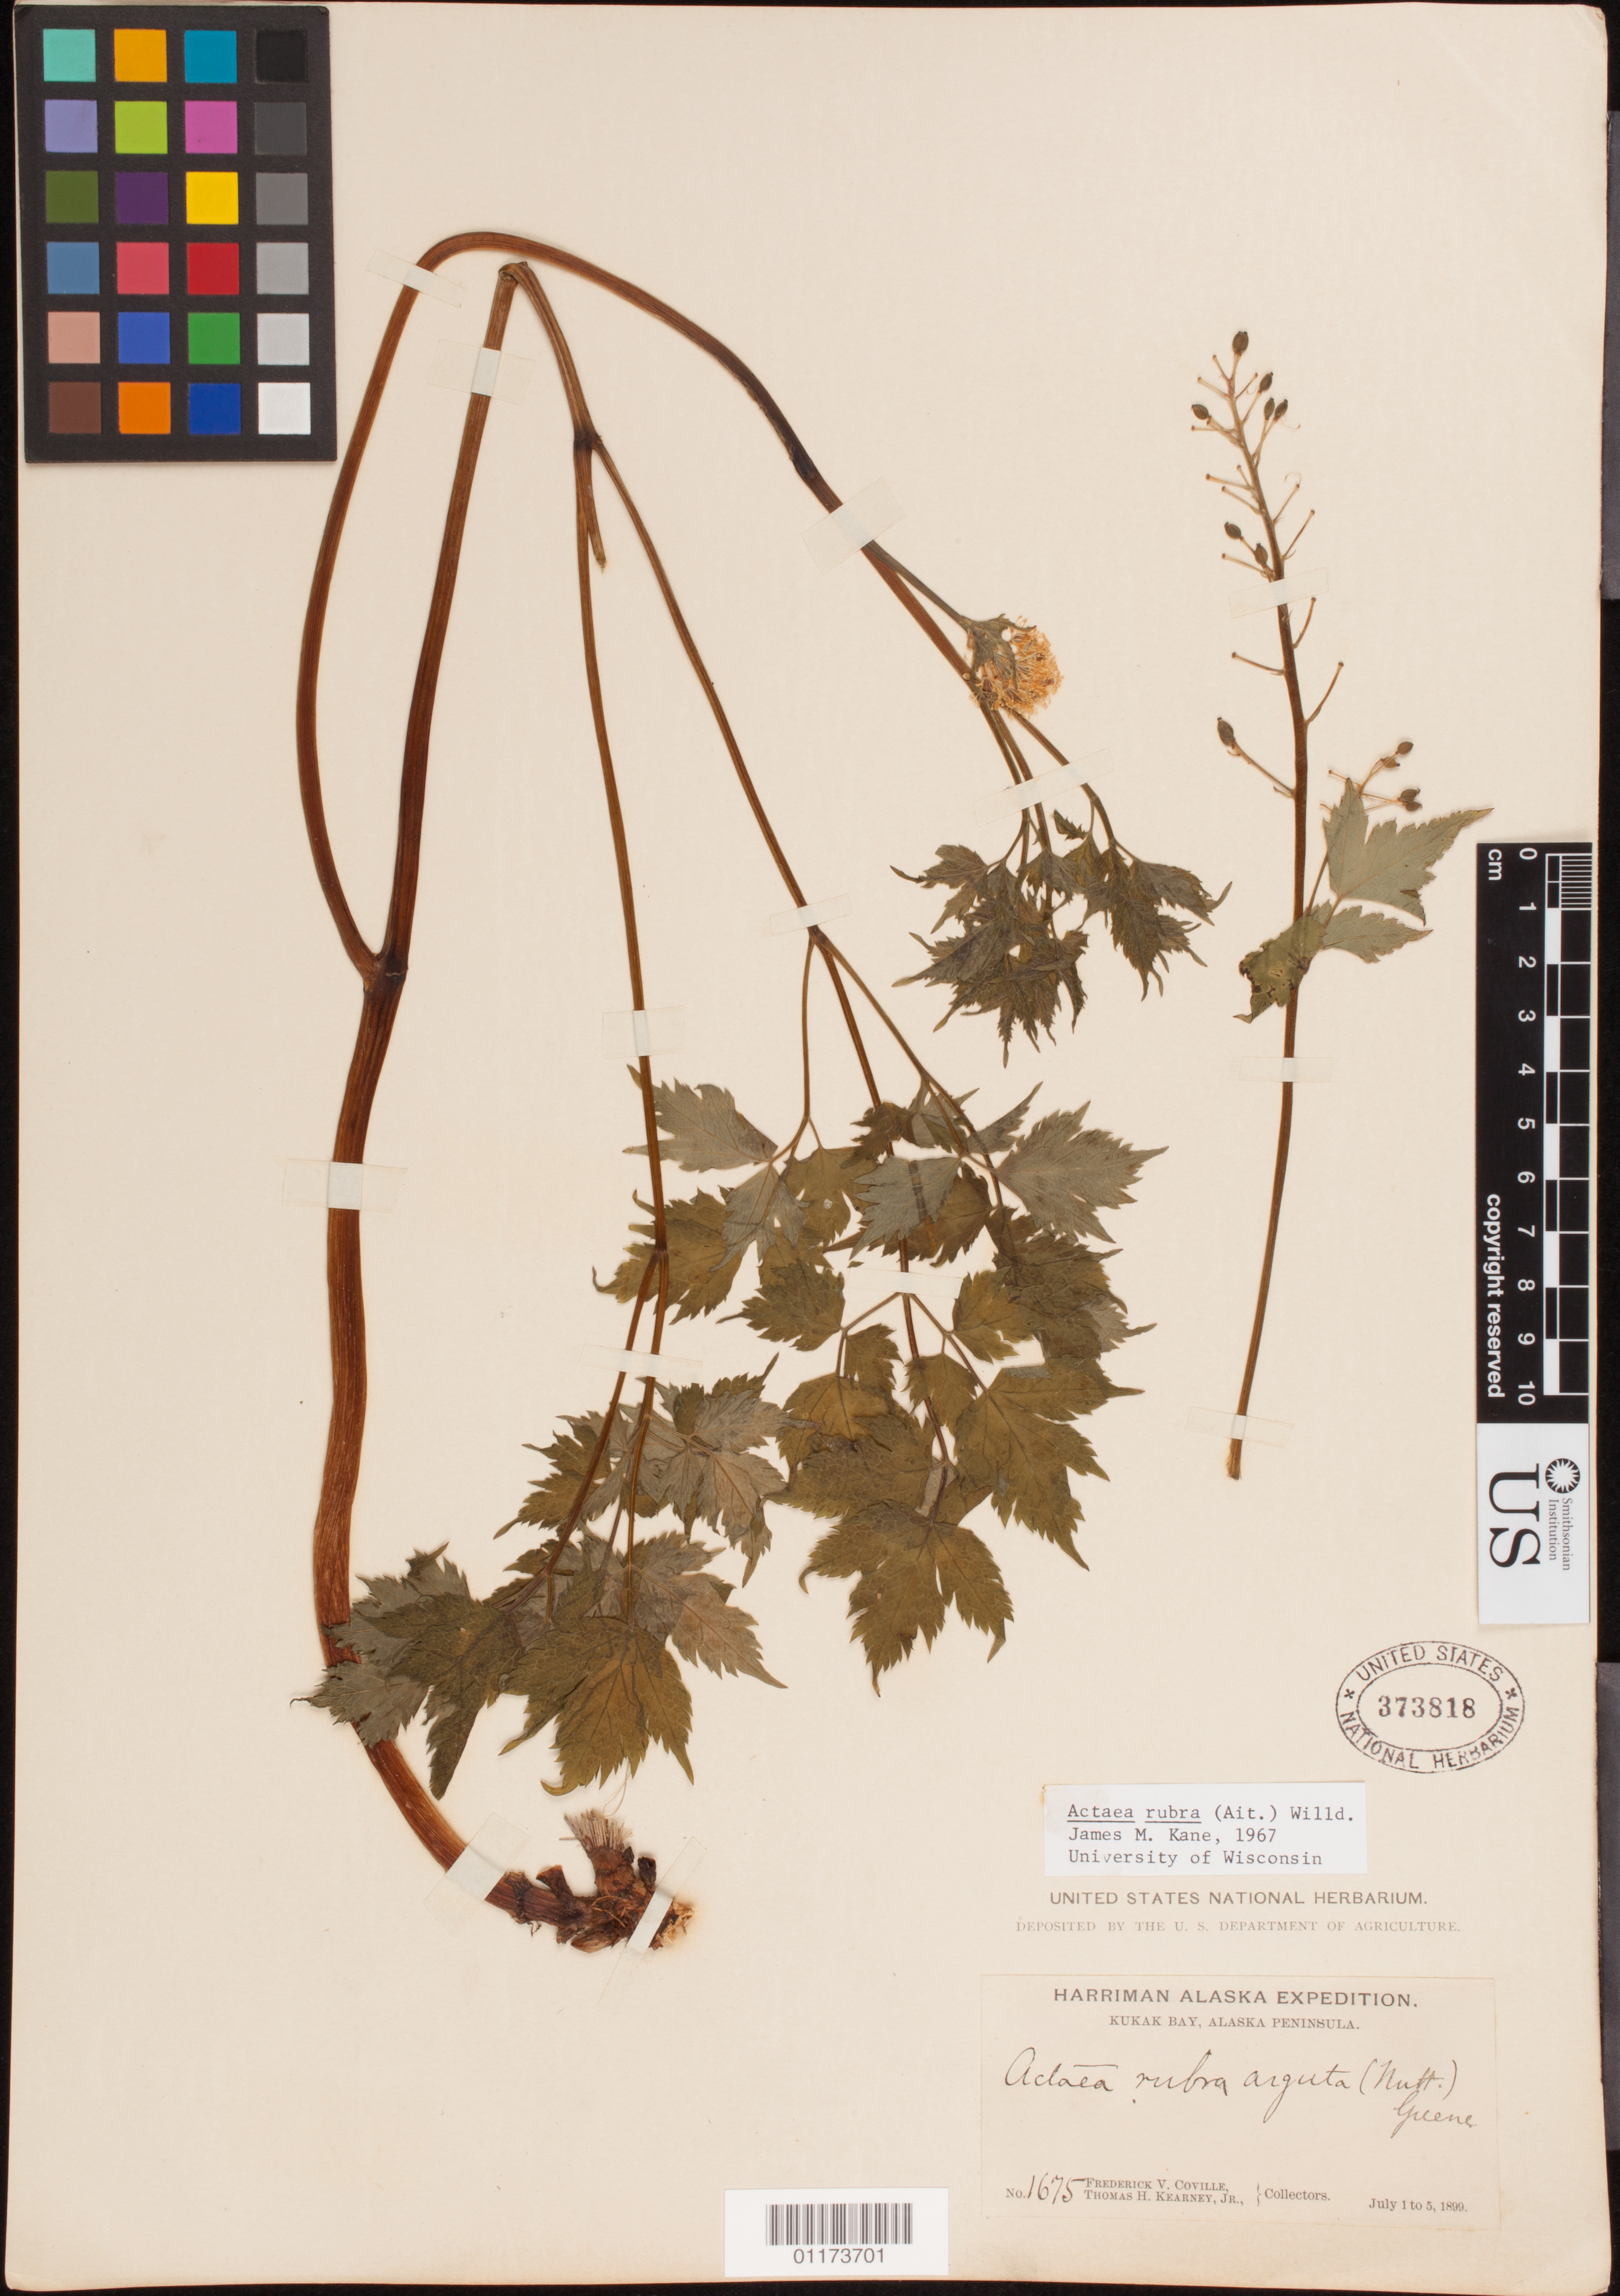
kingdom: Plantae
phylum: Tracheophyta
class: Magnoliopsida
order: Ranunculales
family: Ranunculaceae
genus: Actaea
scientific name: Actaea rubra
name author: (Aiton) Willd.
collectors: F. V. Coville & T. H. Kearney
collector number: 1675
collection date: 1899-07-01/1899-07-05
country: United States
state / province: Alaska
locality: Kukak Bay, Alaska Peninsula.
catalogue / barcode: US 373818